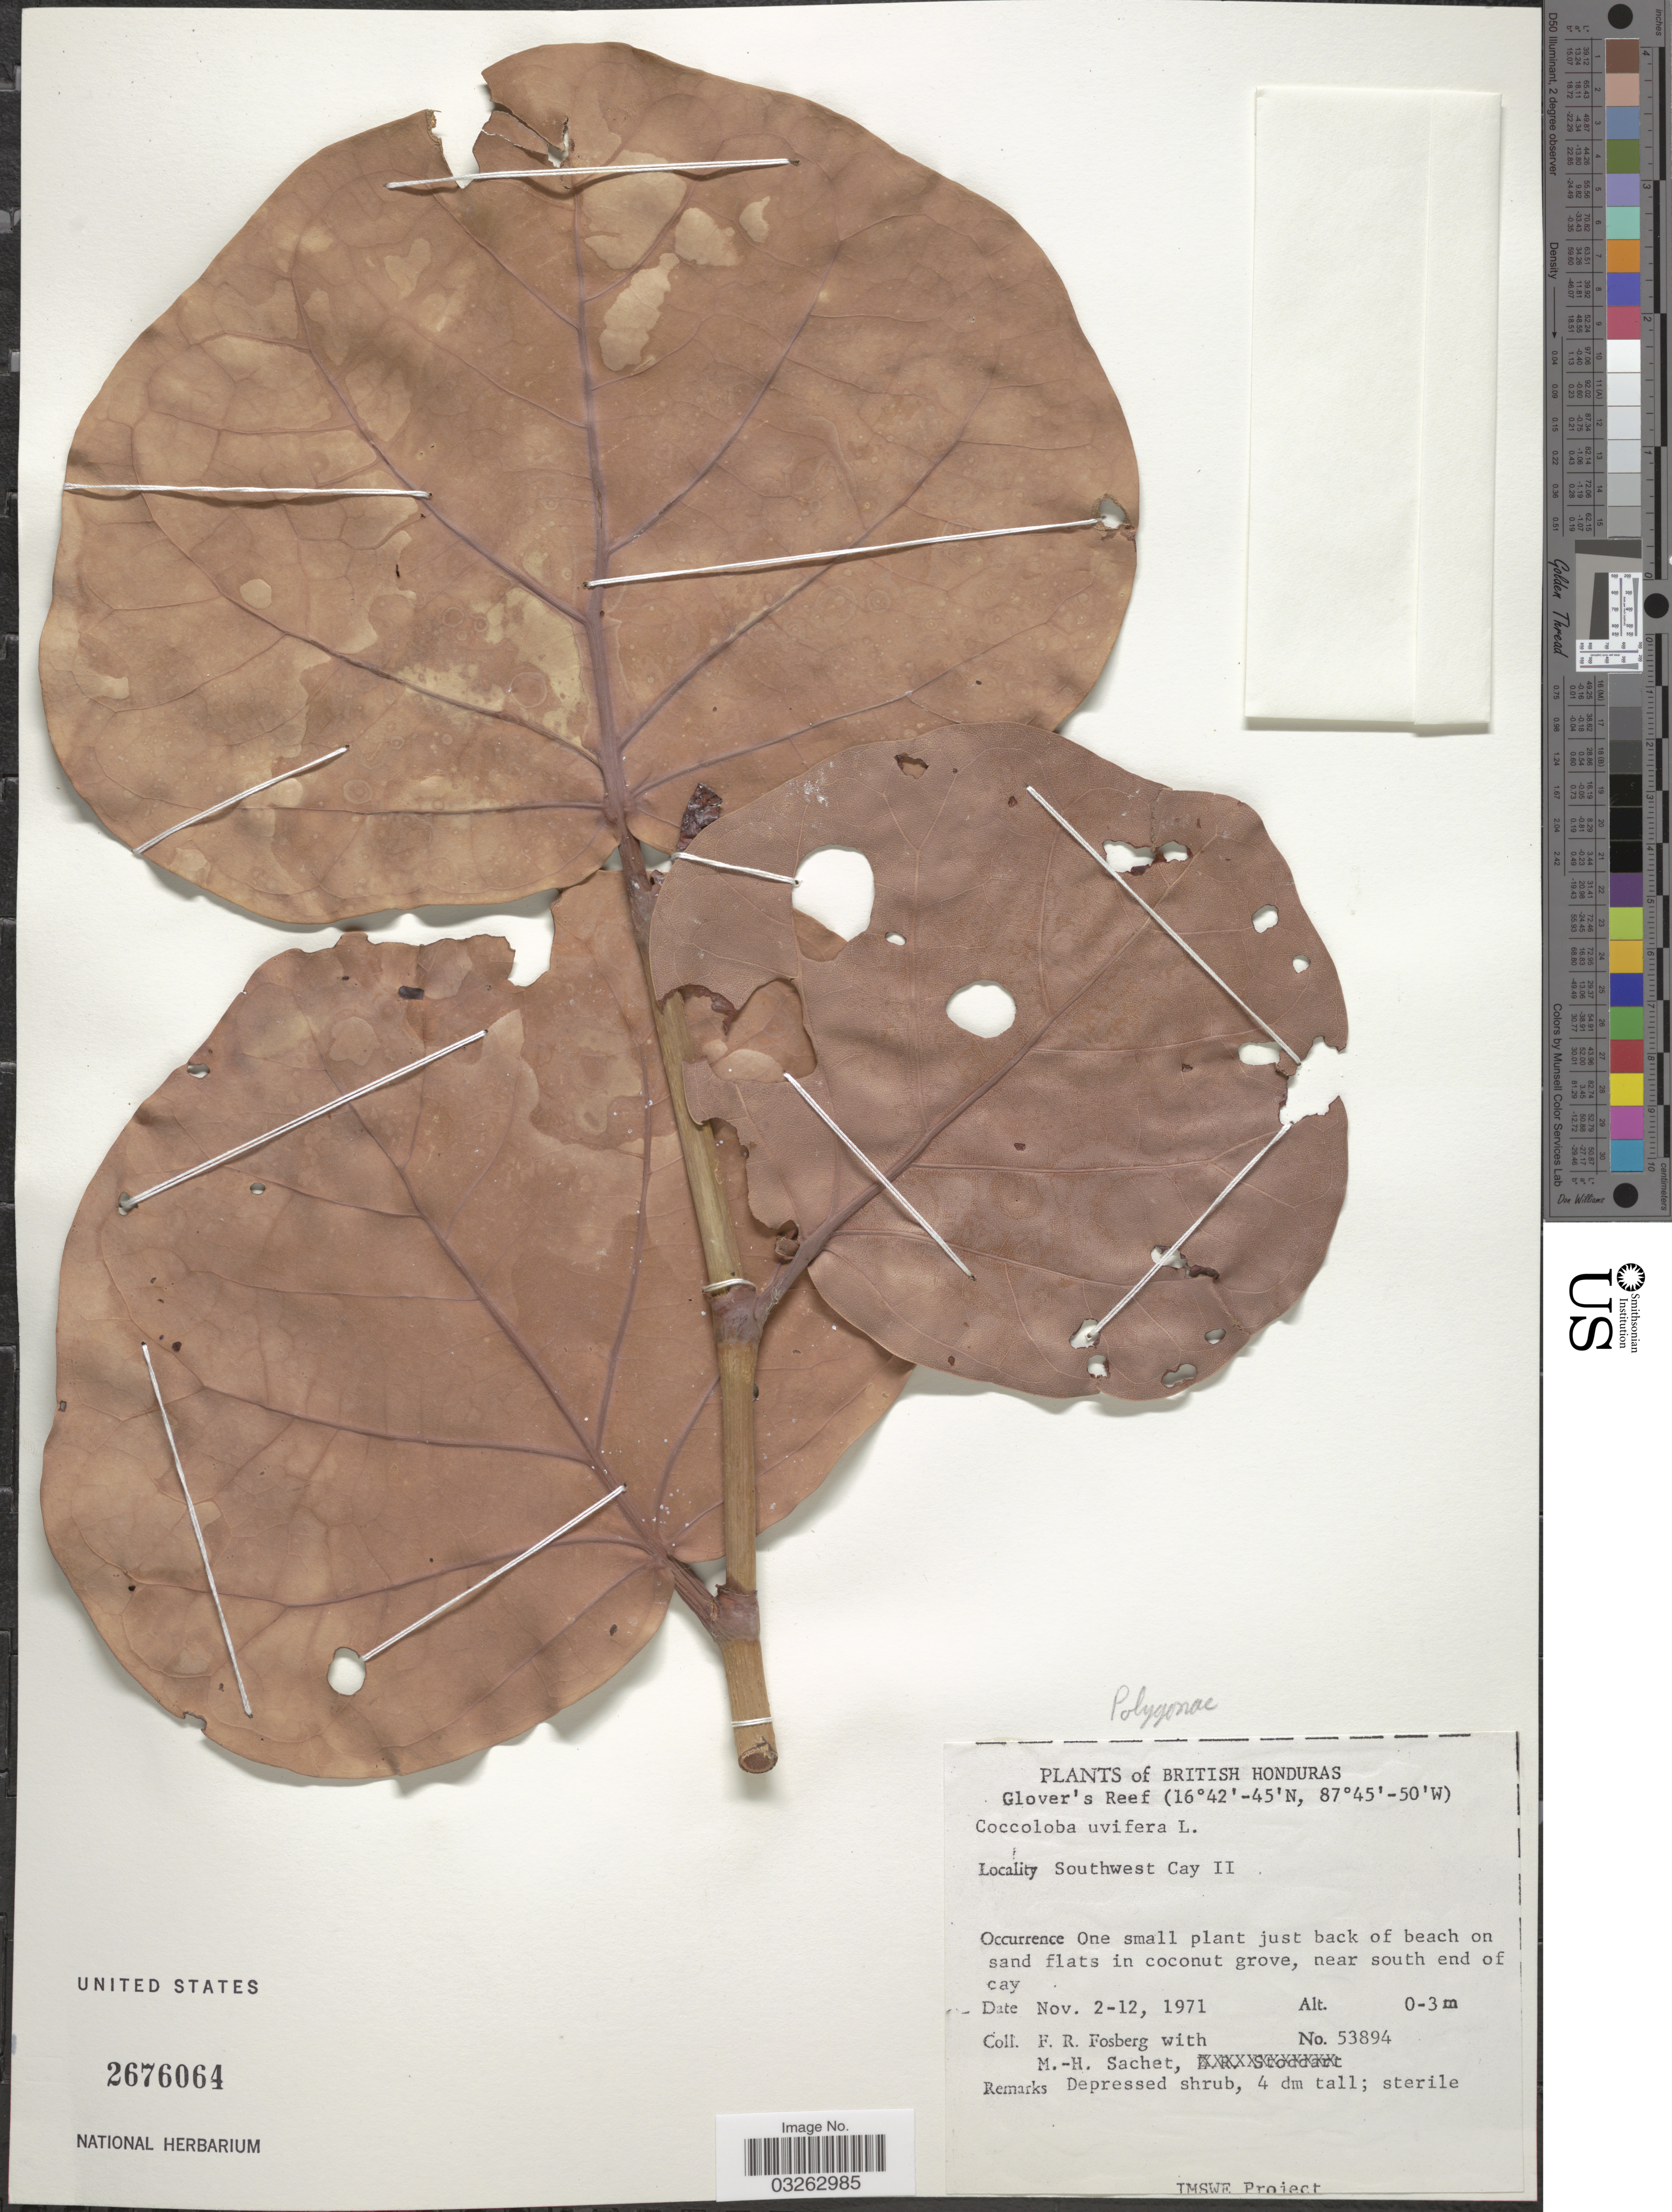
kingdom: Plantae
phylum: Tracheophyta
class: Magnoliopsida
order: Caryophyllales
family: Polygonaceae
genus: Coccoloba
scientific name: Coccoloba uvifera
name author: L.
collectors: F. R. Fosberg & M.-H. Sachet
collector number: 53894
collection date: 1971-11-02/1971-11-12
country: Belize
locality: British Honduras. Glover's Reef. Southwest Cay II. One small plant just back of beach on sand flats in coconut grove, near south end of cay.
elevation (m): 0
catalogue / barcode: US 2676064